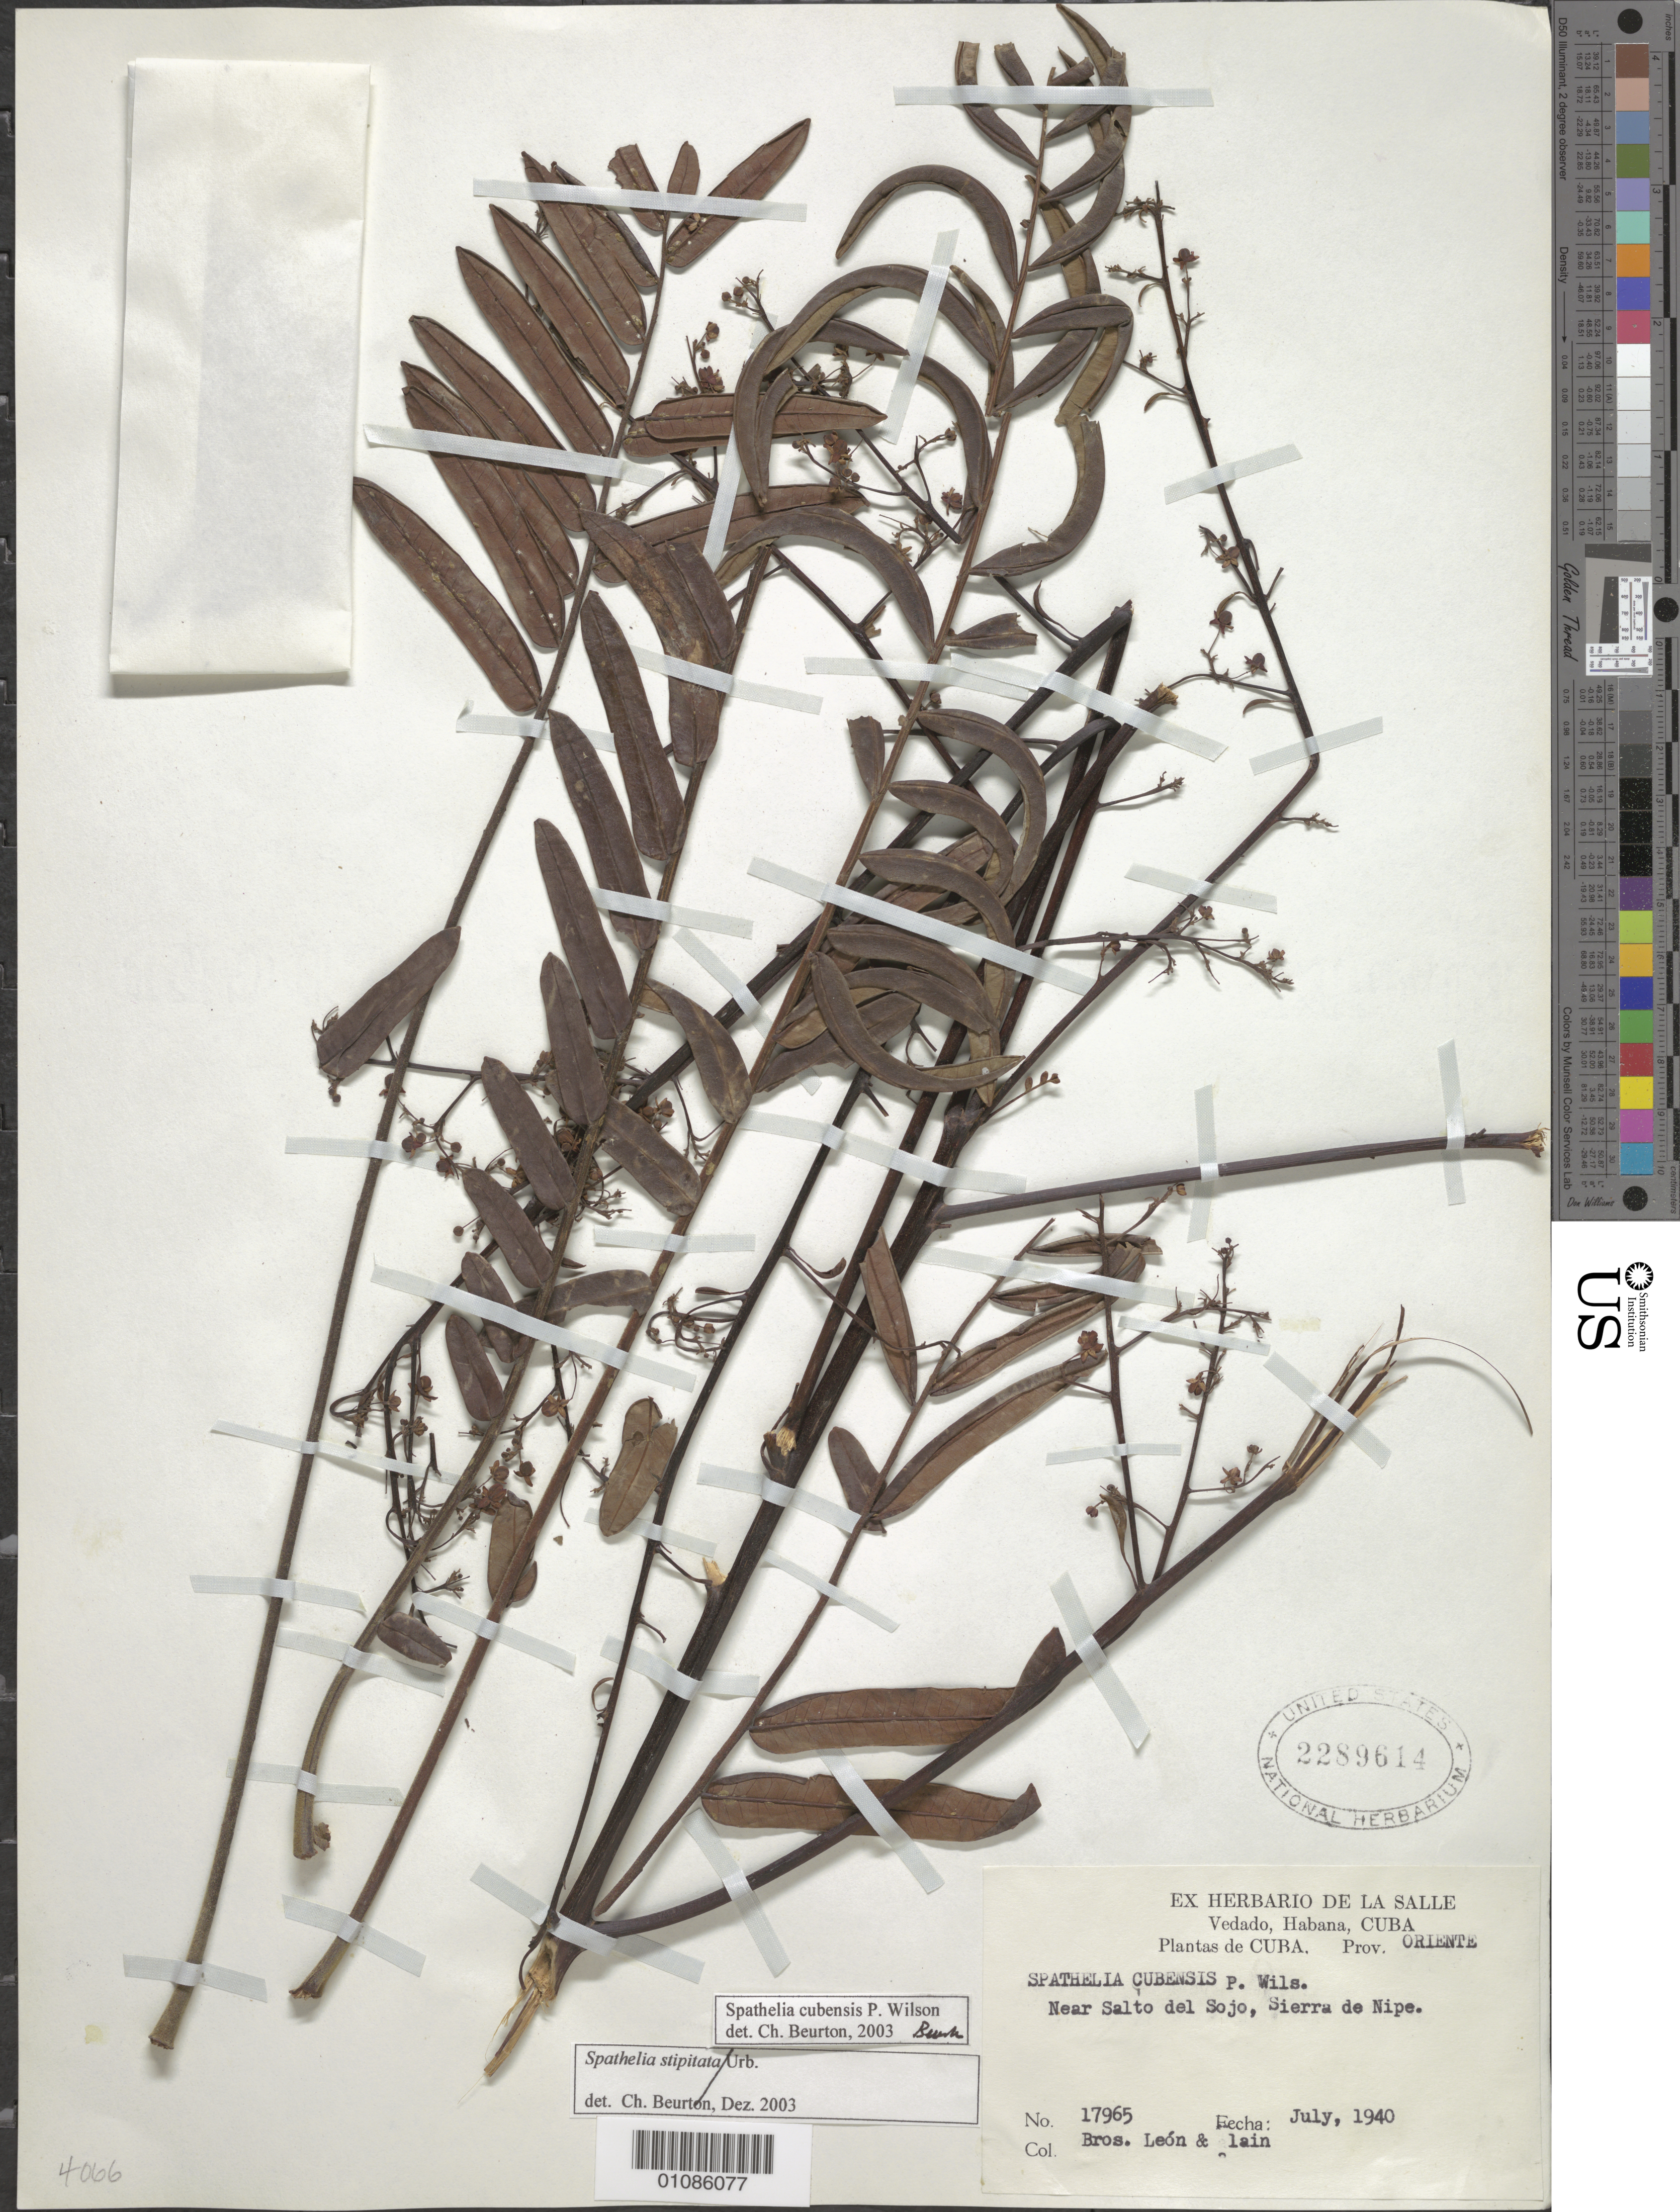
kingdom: Plantae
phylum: Tracheophyta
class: Magnoliopsida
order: Sapindales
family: Rutaceae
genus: Spathelia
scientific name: Spathelia cubensis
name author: P. Wilson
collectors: Bro. León, Bro. León & A. H. Liogier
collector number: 17965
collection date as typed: Jul 1940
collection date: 1940-07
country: Cuba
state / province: Holguín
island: Cuba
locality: Near Salto del sojo, Sierra de Nipe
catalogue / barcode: US 2289614